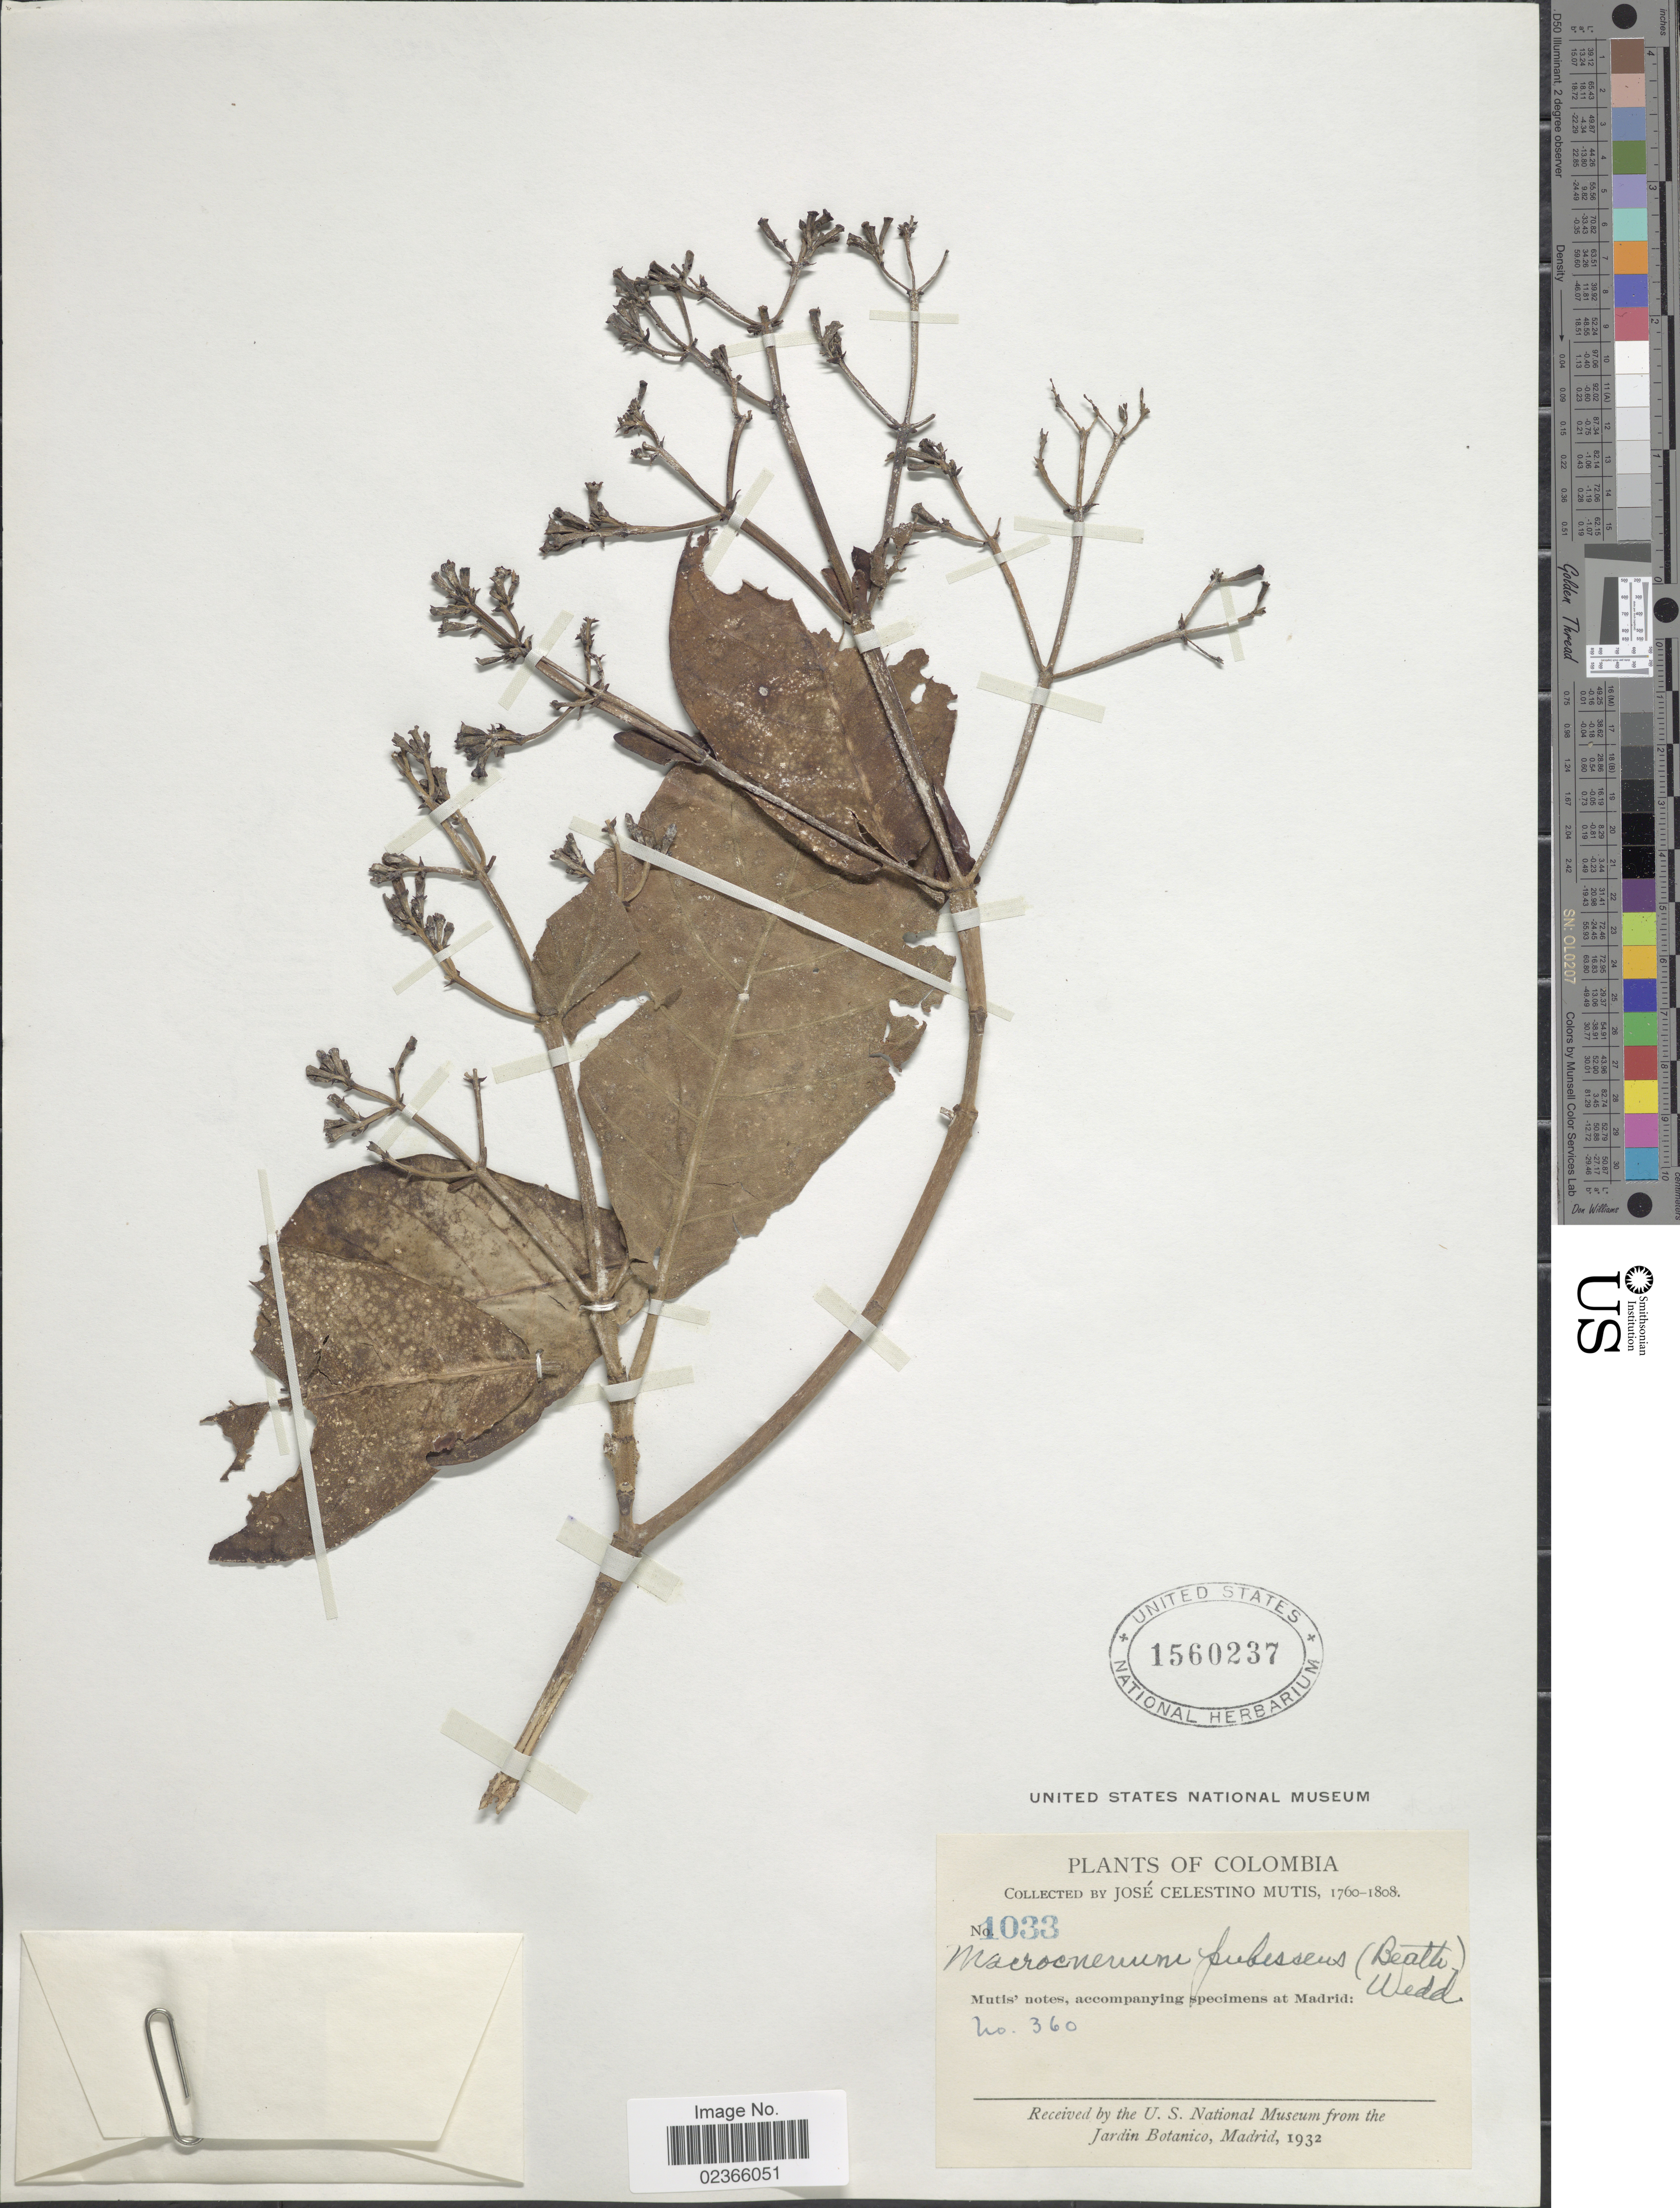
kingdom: Plantae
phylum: Tracheophyta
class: Magnoliopsida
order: Gentianales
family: Rubiaceae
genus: Macrocnemum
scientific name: Macrocnemum pubescens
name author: (Benth.) Wedd.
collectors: J. C. B. Mutis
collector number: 1033/360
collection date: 1760/1808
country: Colombia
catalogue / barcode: US 1560237